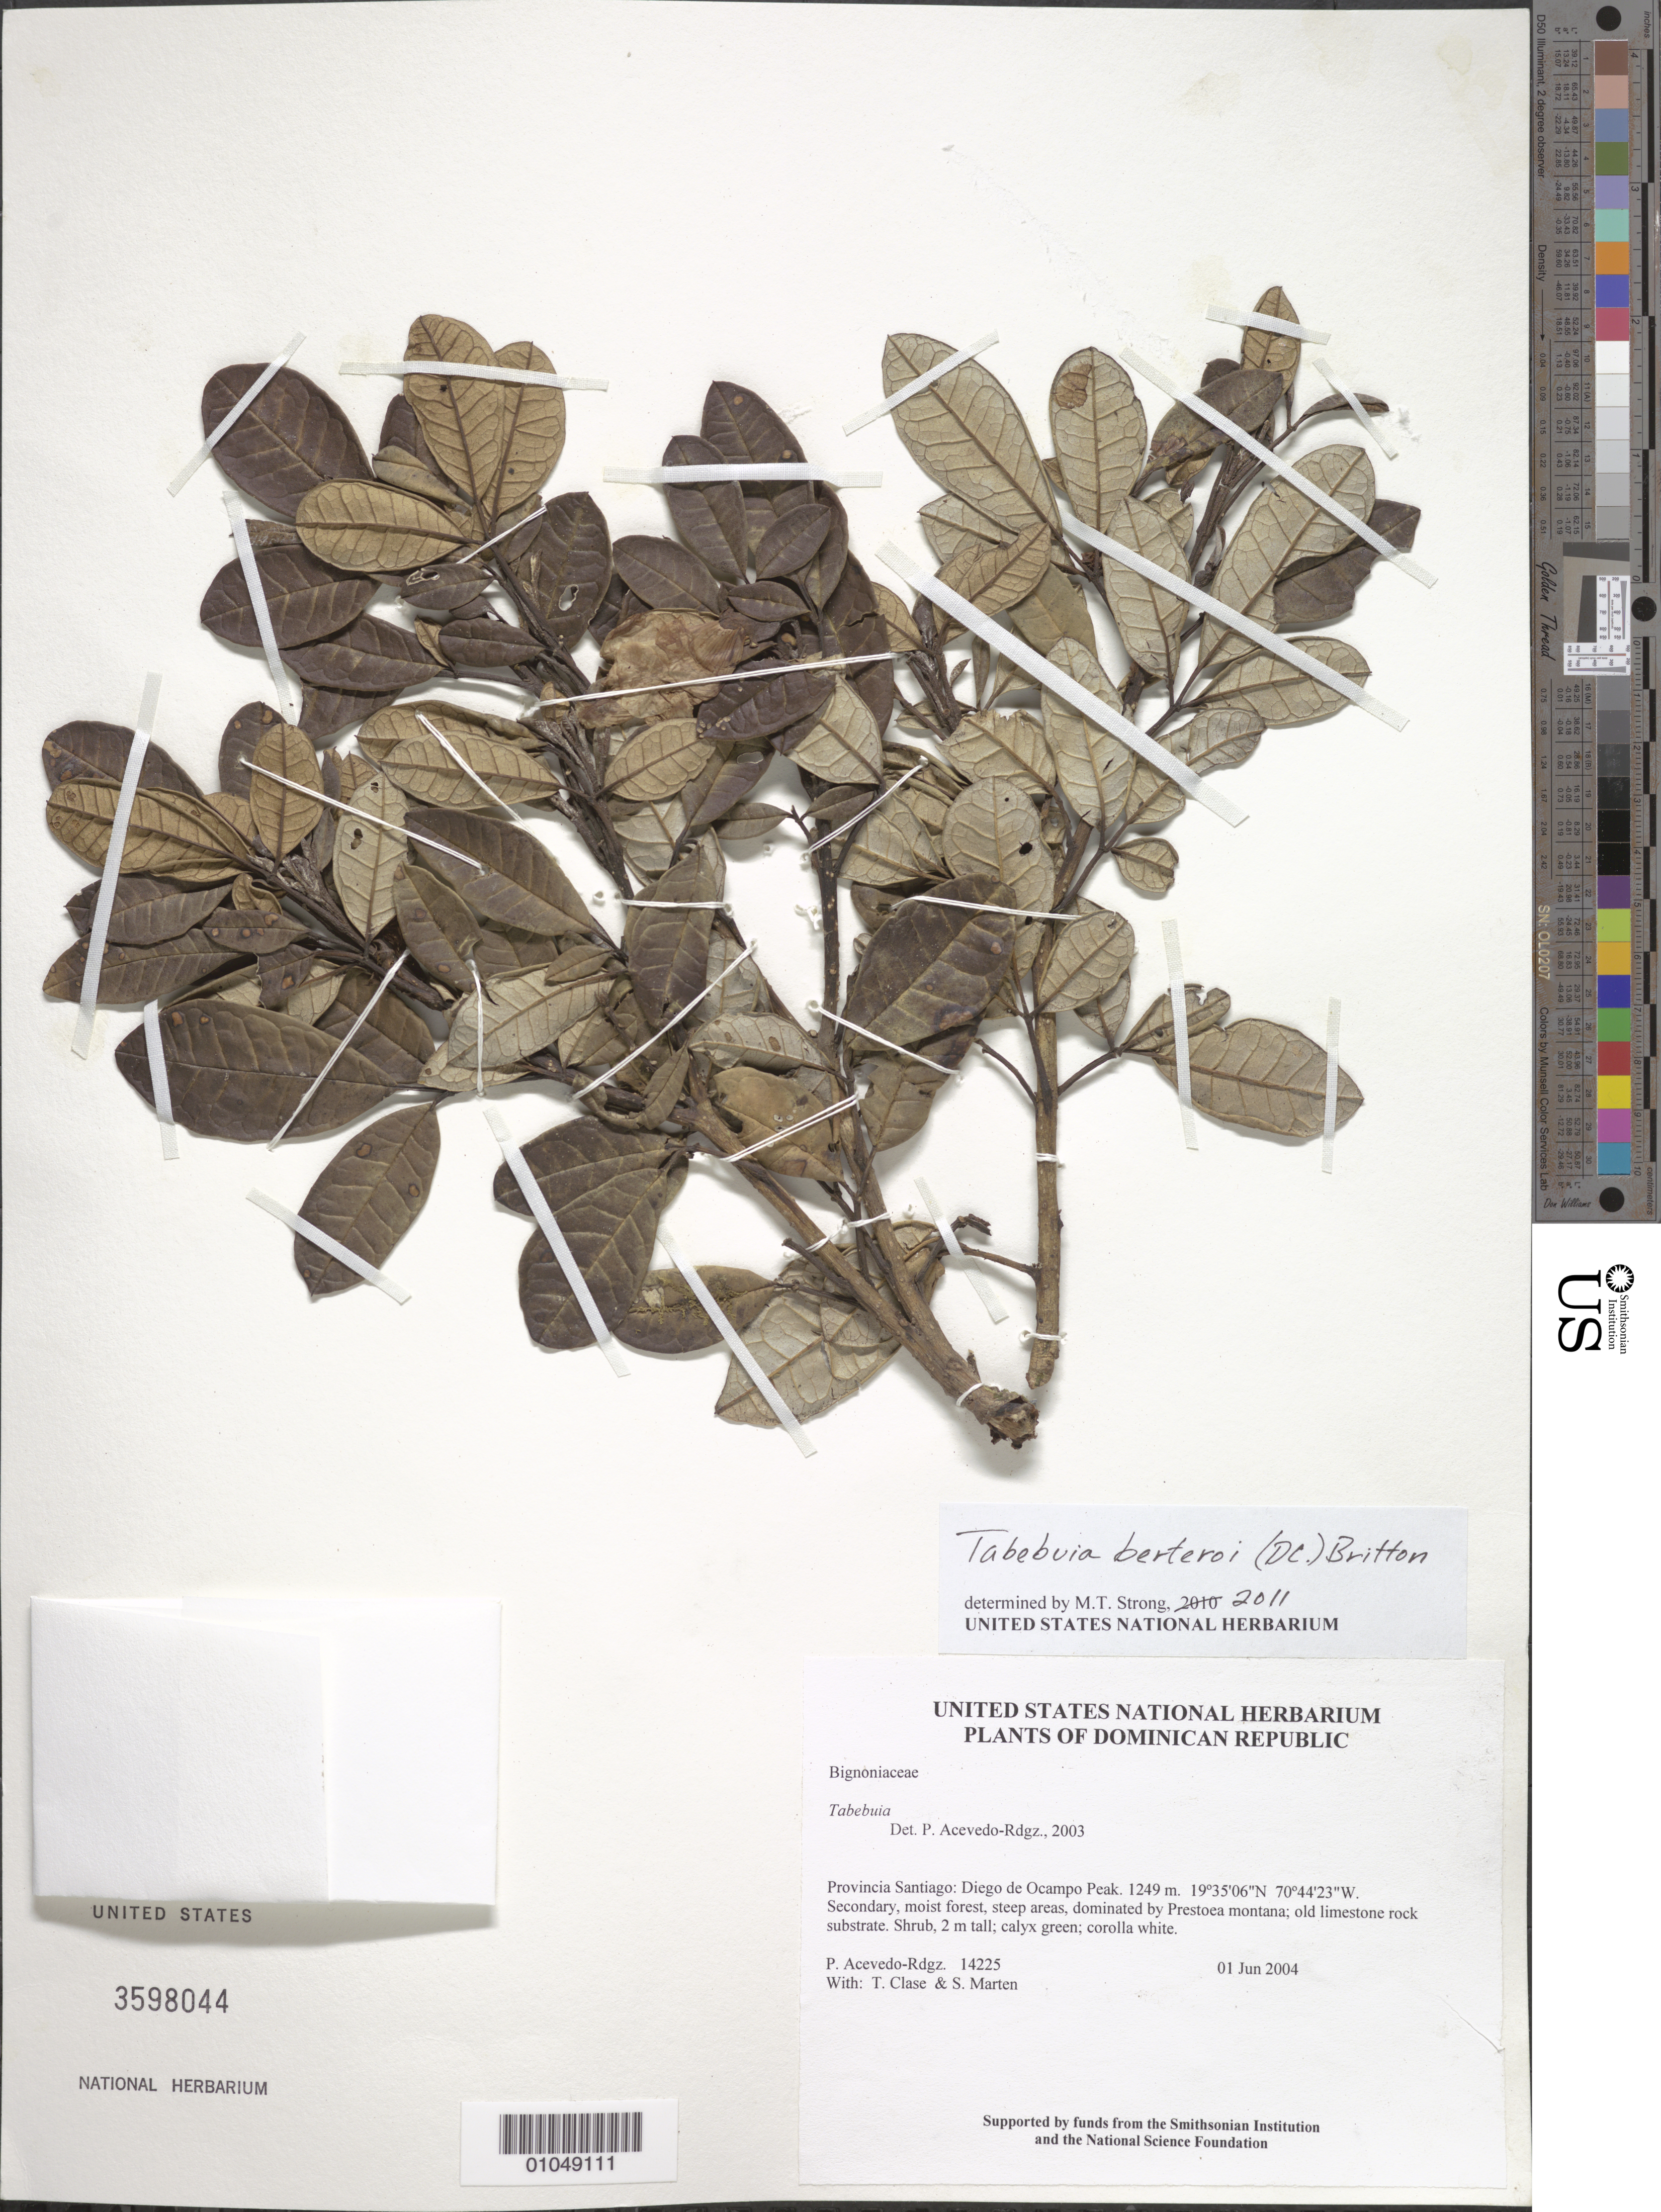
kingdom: Plantae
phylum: Tracheophyta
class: Magnoliopsida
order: Lamiales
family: Bignoniaceae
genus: Tabebuia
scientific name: Tabebuia berteroi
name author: (DC.) Britton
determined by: Strong, M. T., (US), Smithsonian Institution - National Museum of Natural History (UNITED STATES)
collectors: P. Acevedo-Rodr., T. Clase & S. Marten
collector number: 14225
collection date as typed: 01 Jun 2004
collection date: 2004-06-01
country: Dominican Republic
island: Hispaniola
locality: Provincia Santiago: Diego de Ocampo Peak.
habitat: Secondary, moist forest, steep areas, dominated by Prestoea montana; old limestone rock substrate.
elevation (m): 1249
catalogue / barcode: US 3598044